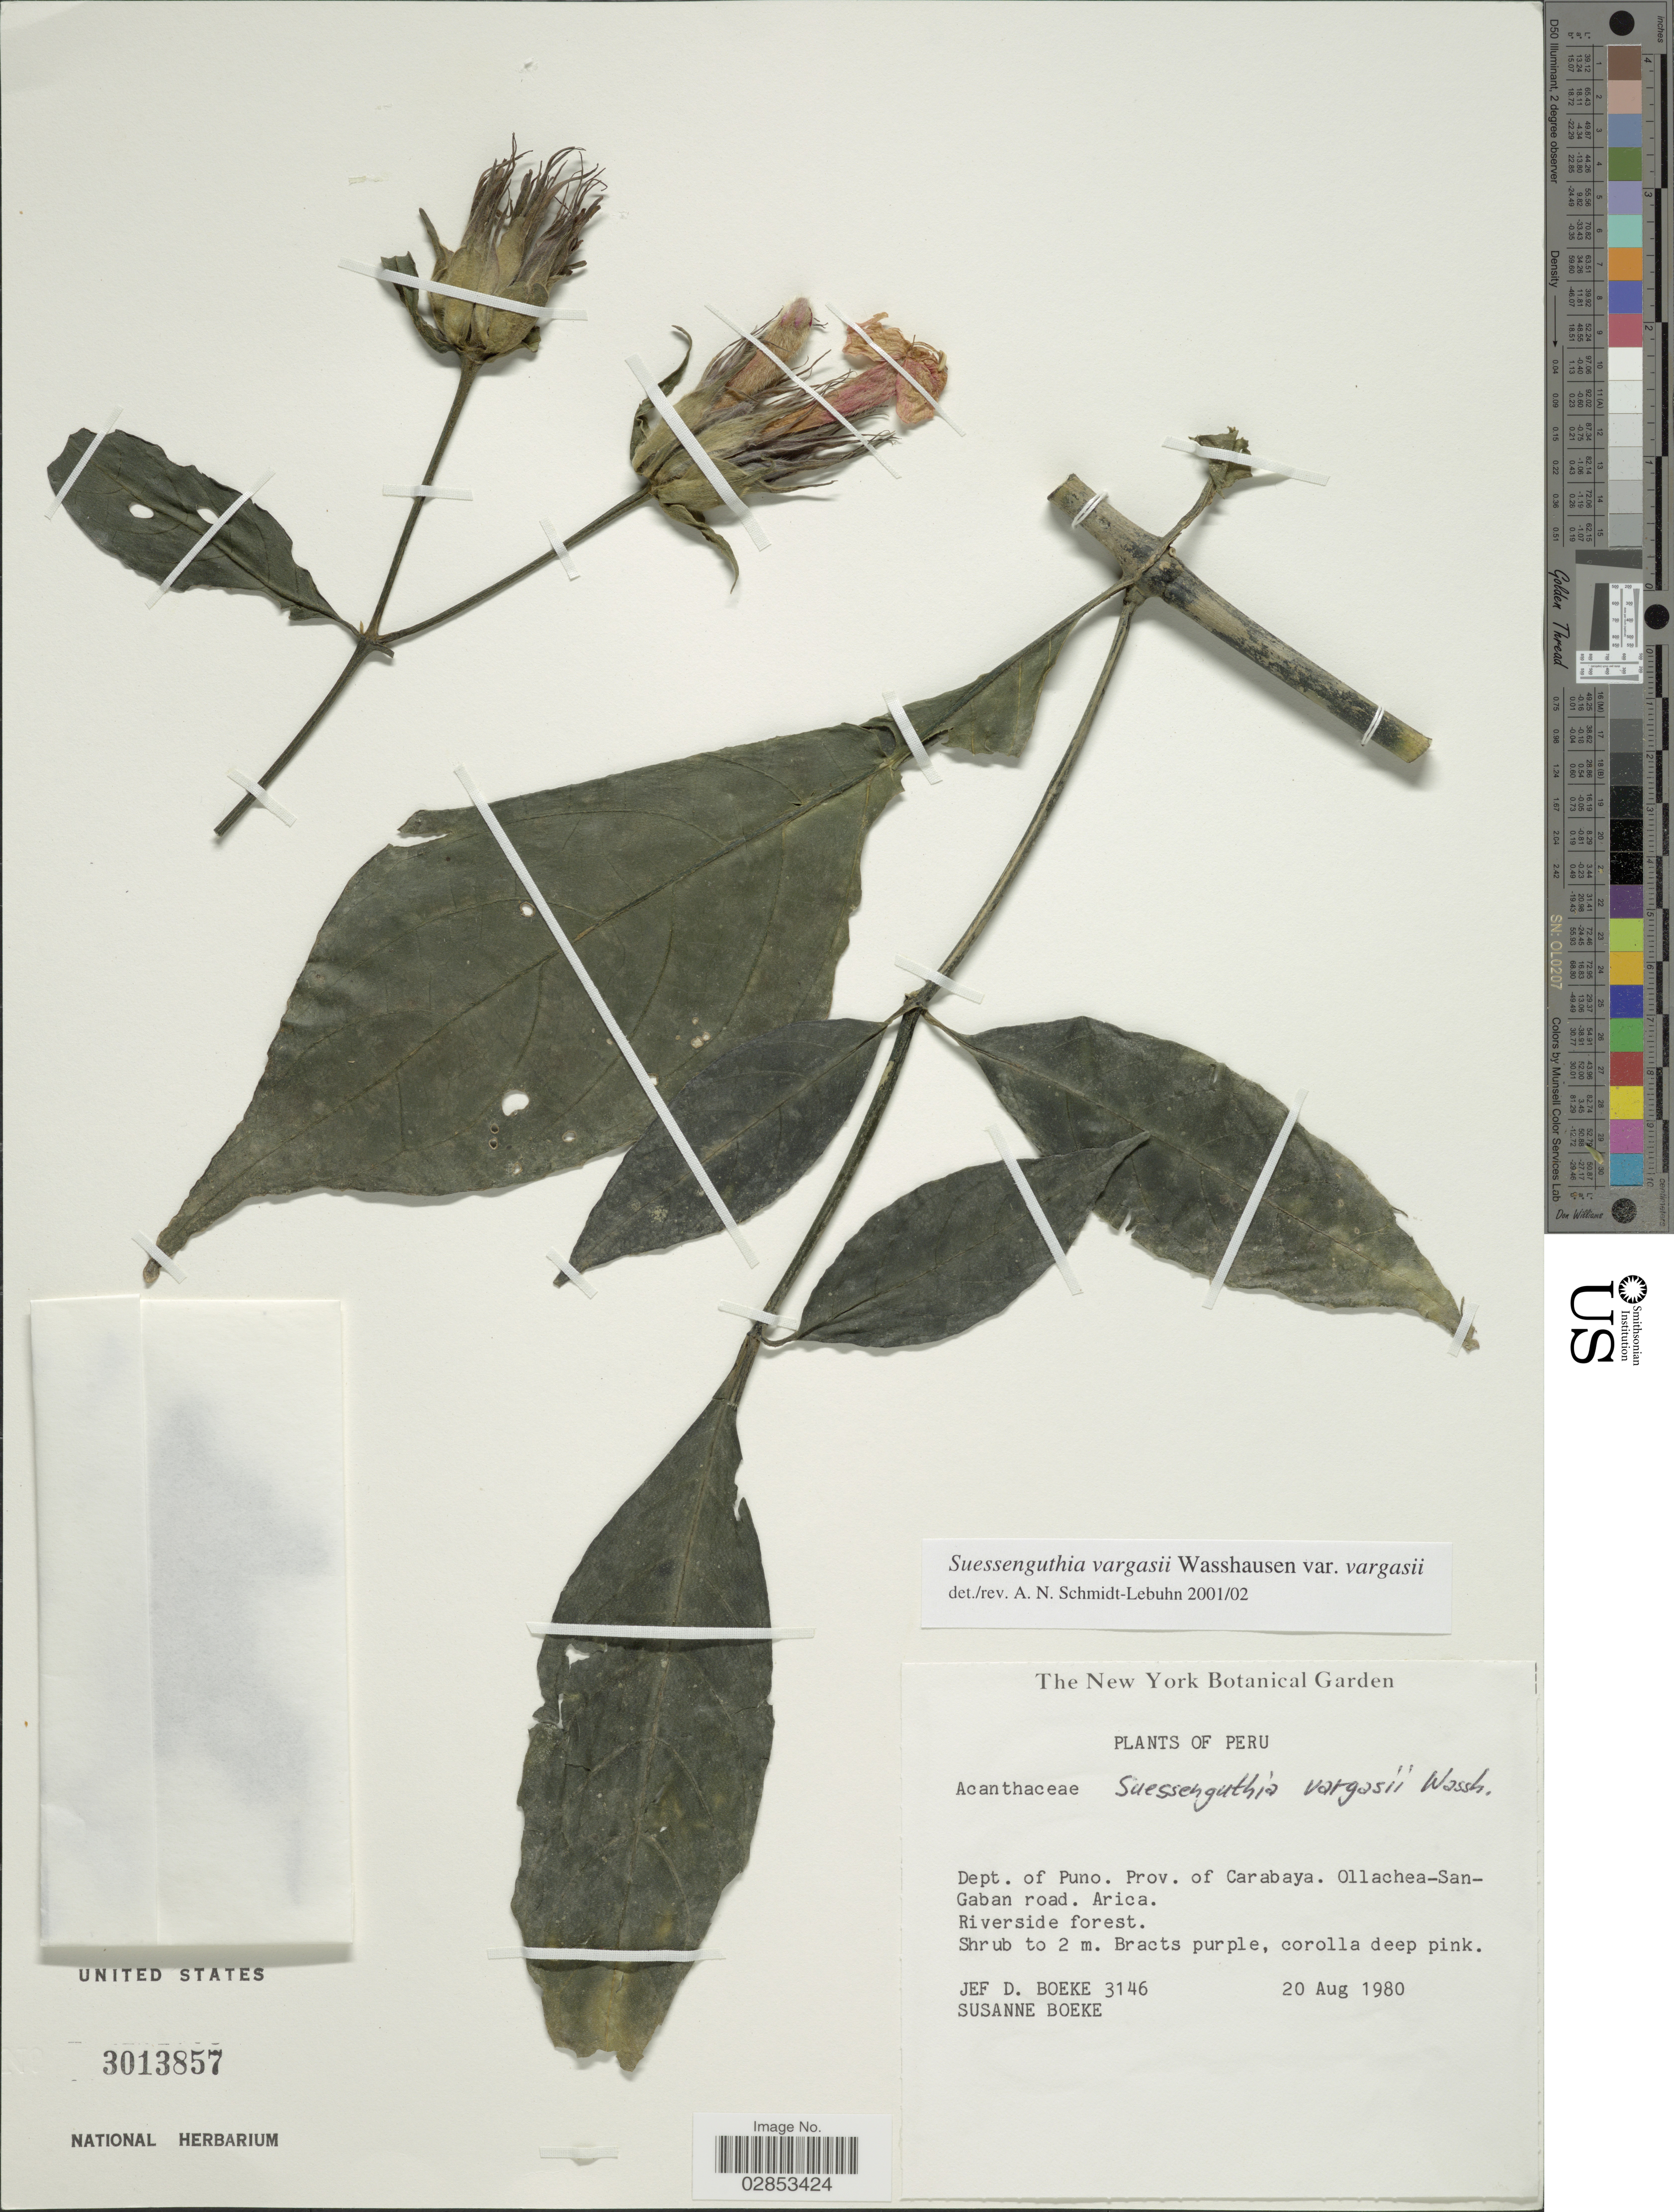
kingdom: Plantae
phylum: Tracheophyta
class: Magnoliopsida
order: Lamiales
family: Acanthaceae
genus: Suessenguthia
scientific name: Suessenguthia vargasii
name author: Wassh.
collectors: J. Boeke & S. Boeke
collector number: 3146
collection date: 1980-08-20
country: Peru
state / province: Puno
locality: Dept. of Puno. Prov. of Carabaya. Ollachea-San-Gaban road. Arica.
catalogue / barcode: US 3013857